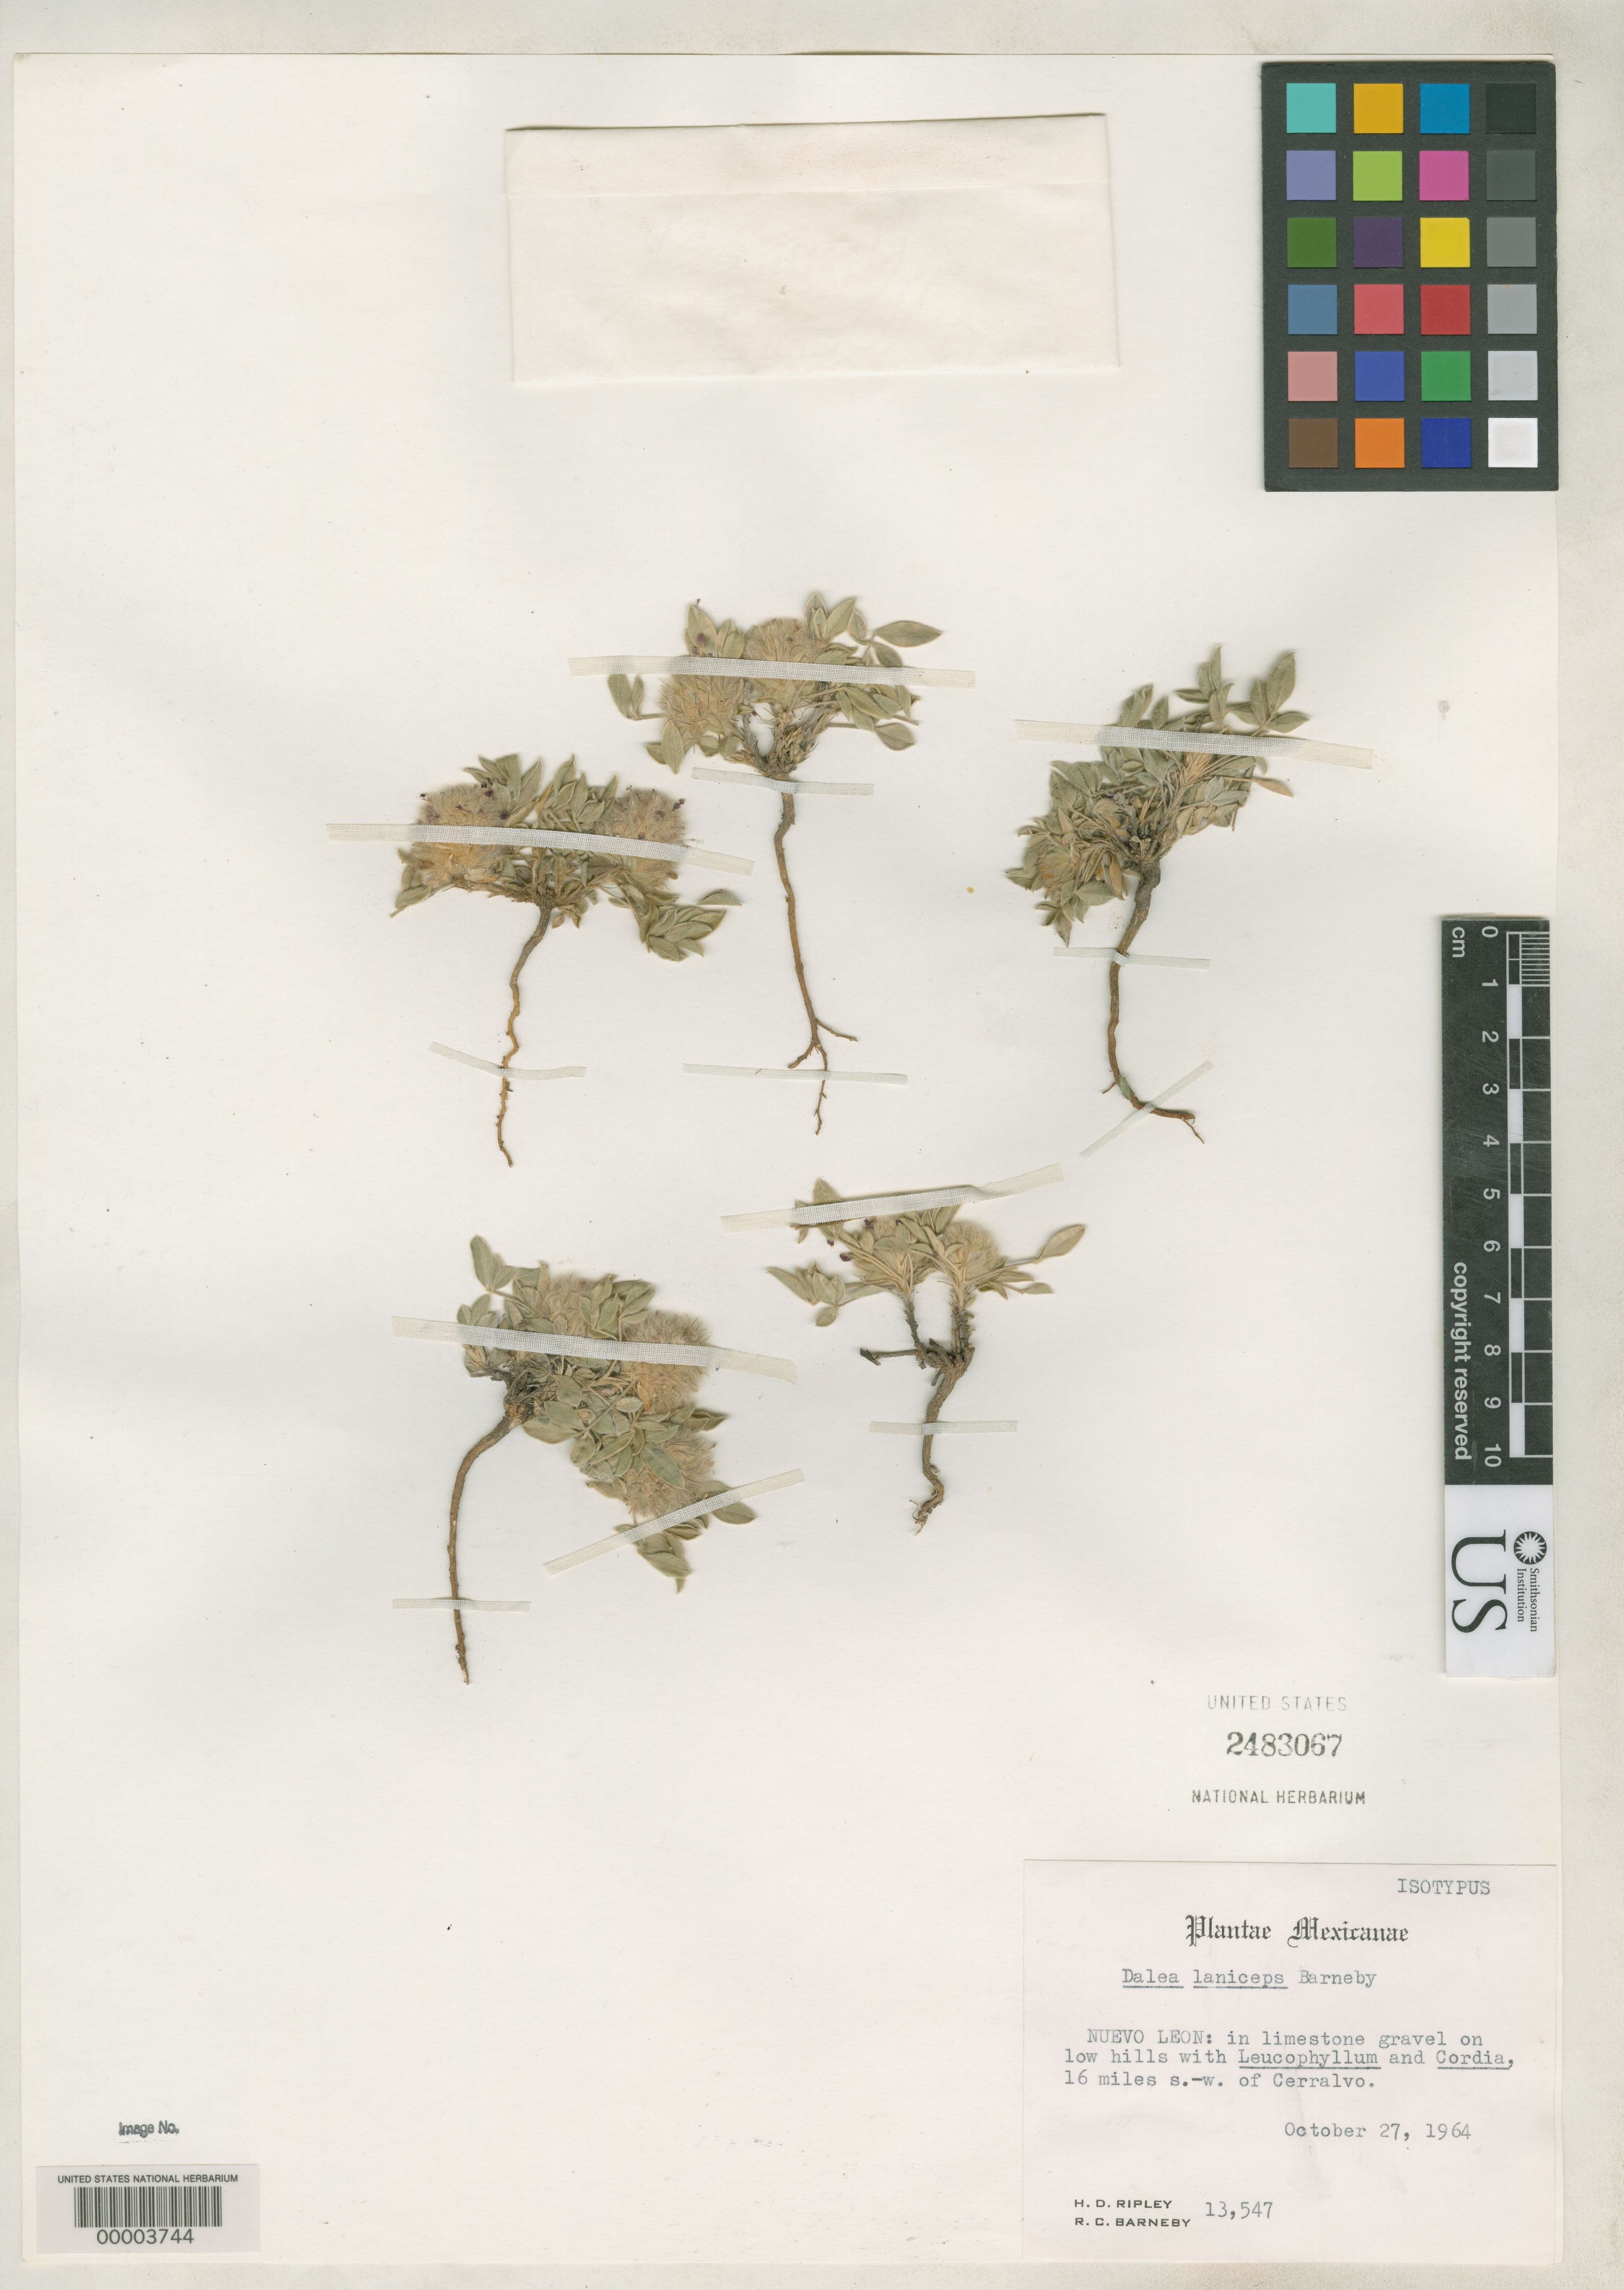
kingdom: Plantae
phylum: Tracheophyta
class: Magnoliopsida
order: Fabales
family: Fabaceae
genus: Dalea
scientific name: Dalea laniceps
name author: Barneby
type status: Isotype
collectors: H. Ripley & R. C. Barneby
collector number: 13547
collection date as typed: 27 Oct 1964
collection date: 1964-10-27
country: Mexico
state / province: Nuevo León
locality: SW of Cerralvo.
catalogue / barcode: US 2483067